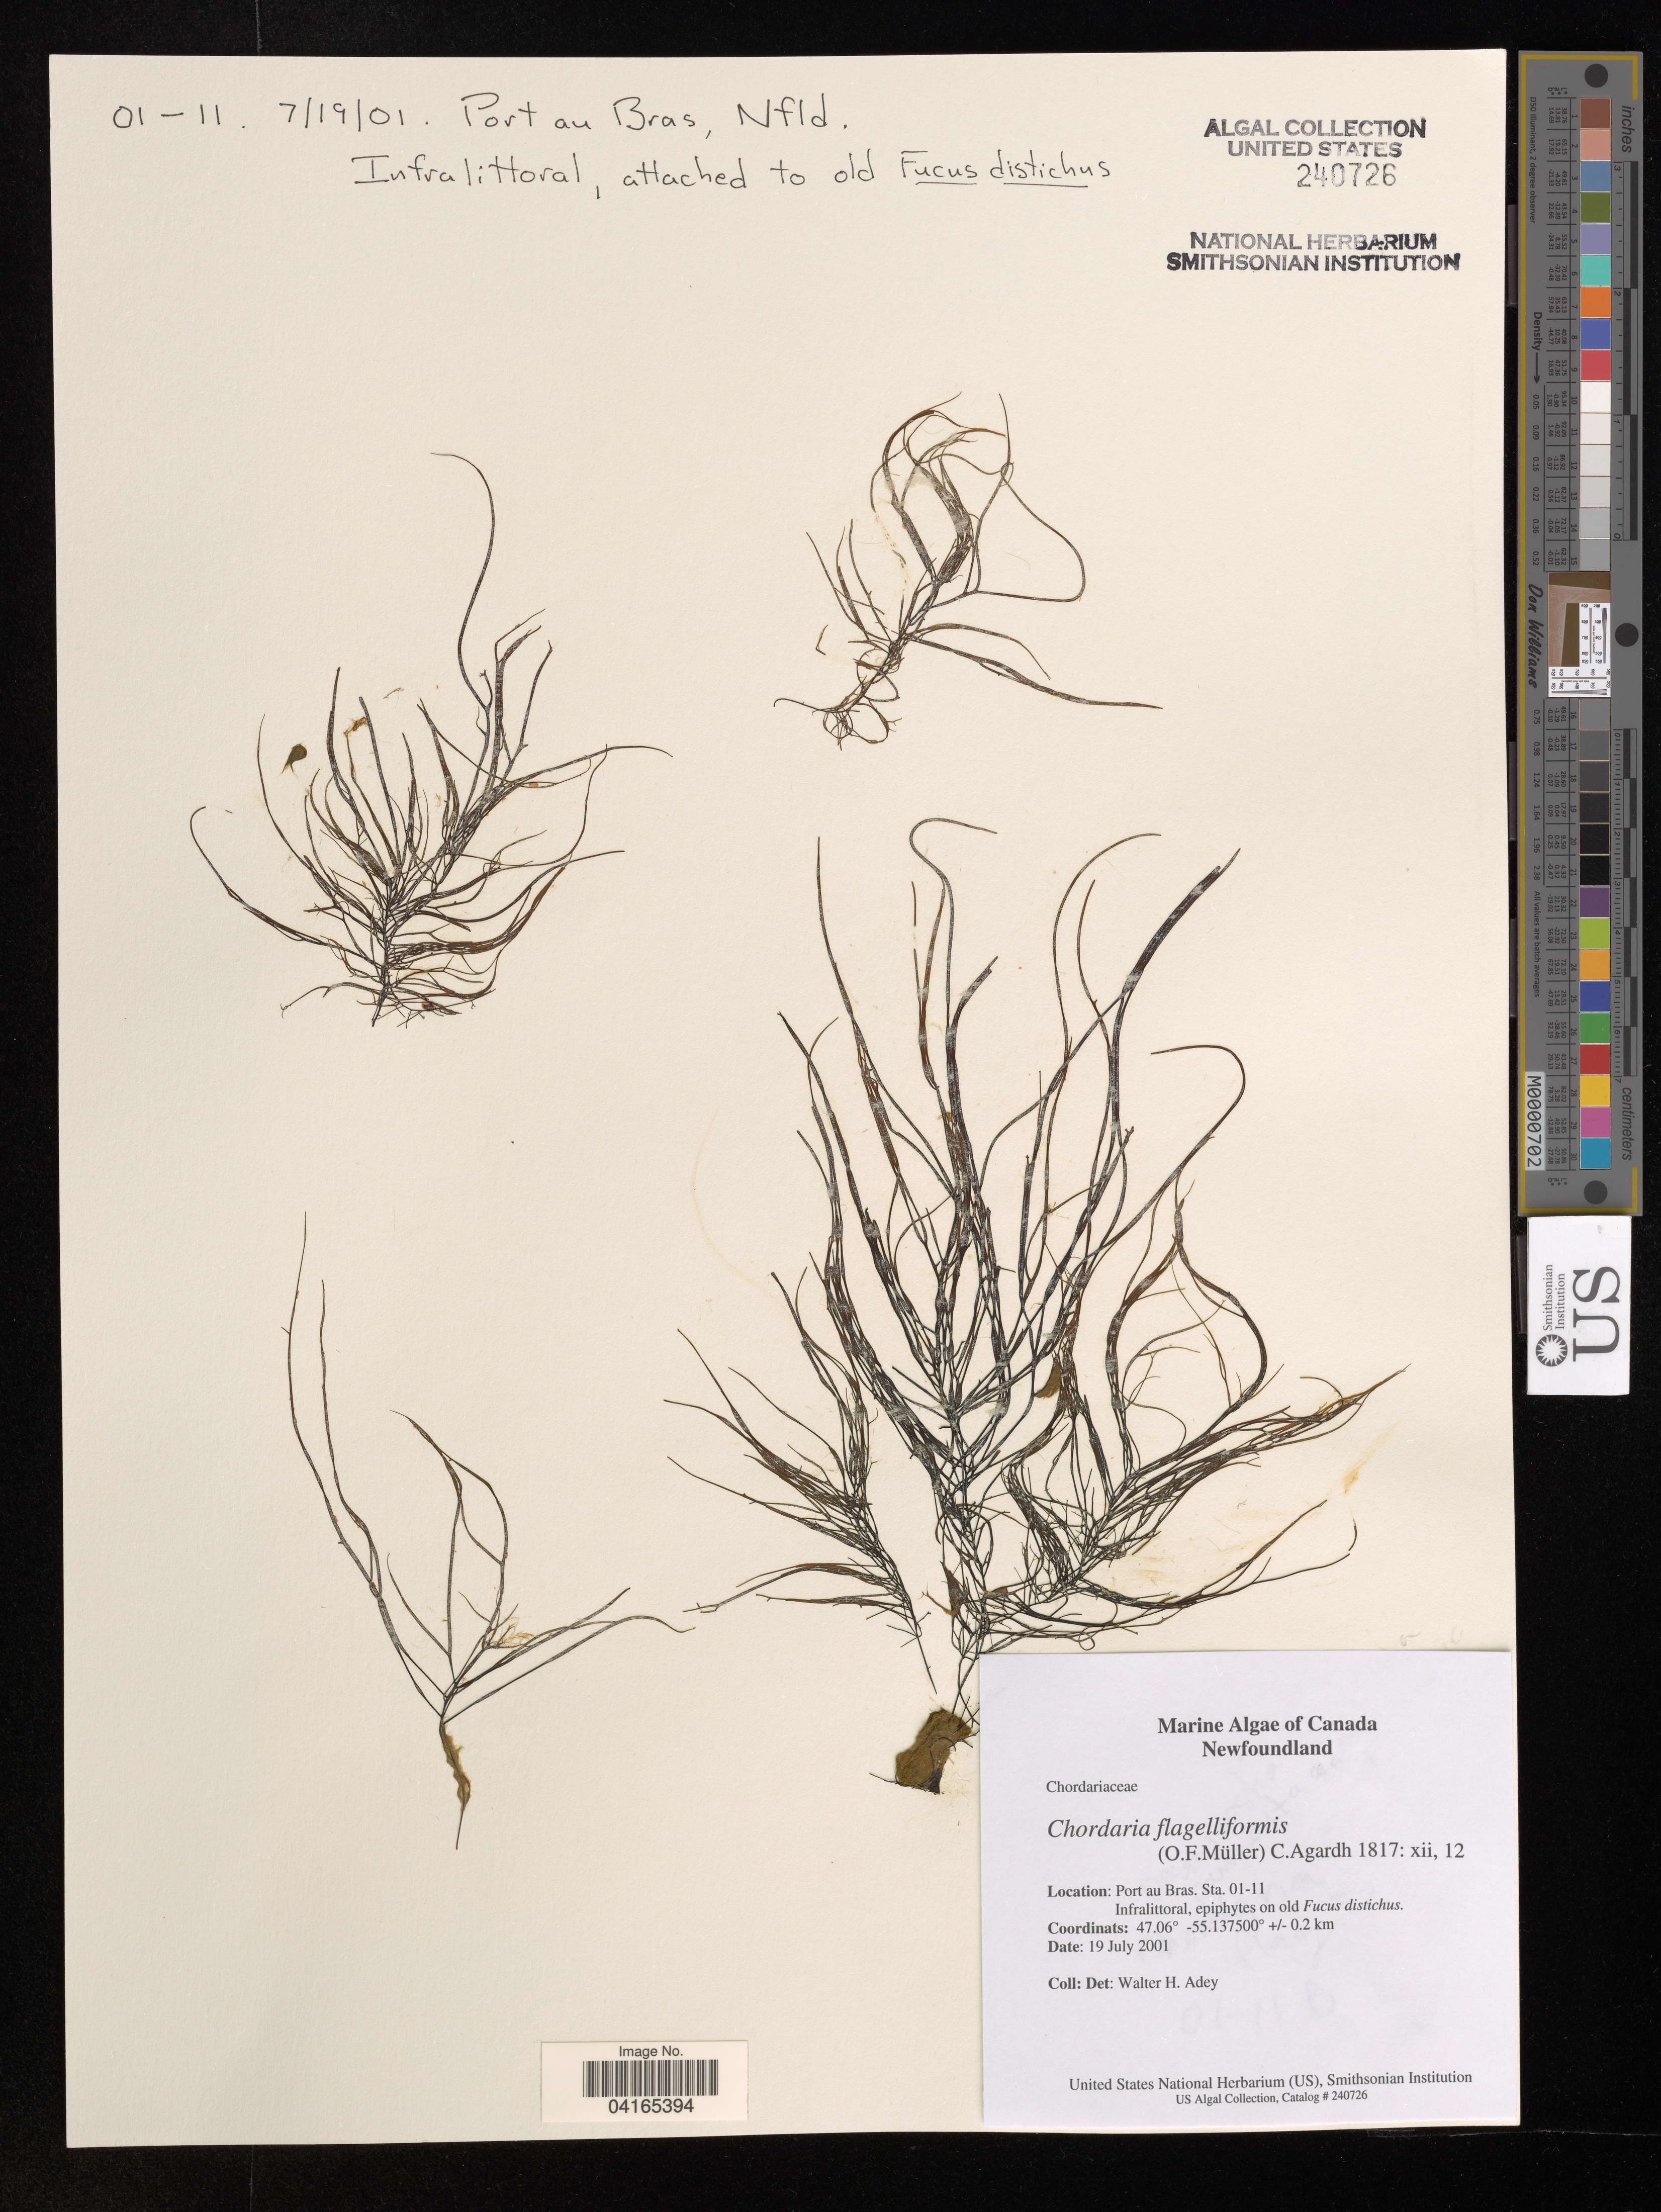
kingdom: Chromista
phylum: Ochrophyta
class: Phaeophyceae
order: Ectocarpales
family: Chordariaceae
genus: Chordaria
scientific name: Chordaria flagelliformis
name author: (Hudson) Grev.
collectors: W. H. Adey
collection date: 2001-07-19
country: Canada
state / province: Newfoundland and Labrador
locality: Port au Bras. Sta. 01-11.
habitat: Epiphytes on old Fucus distichus.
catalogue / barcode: US 240726